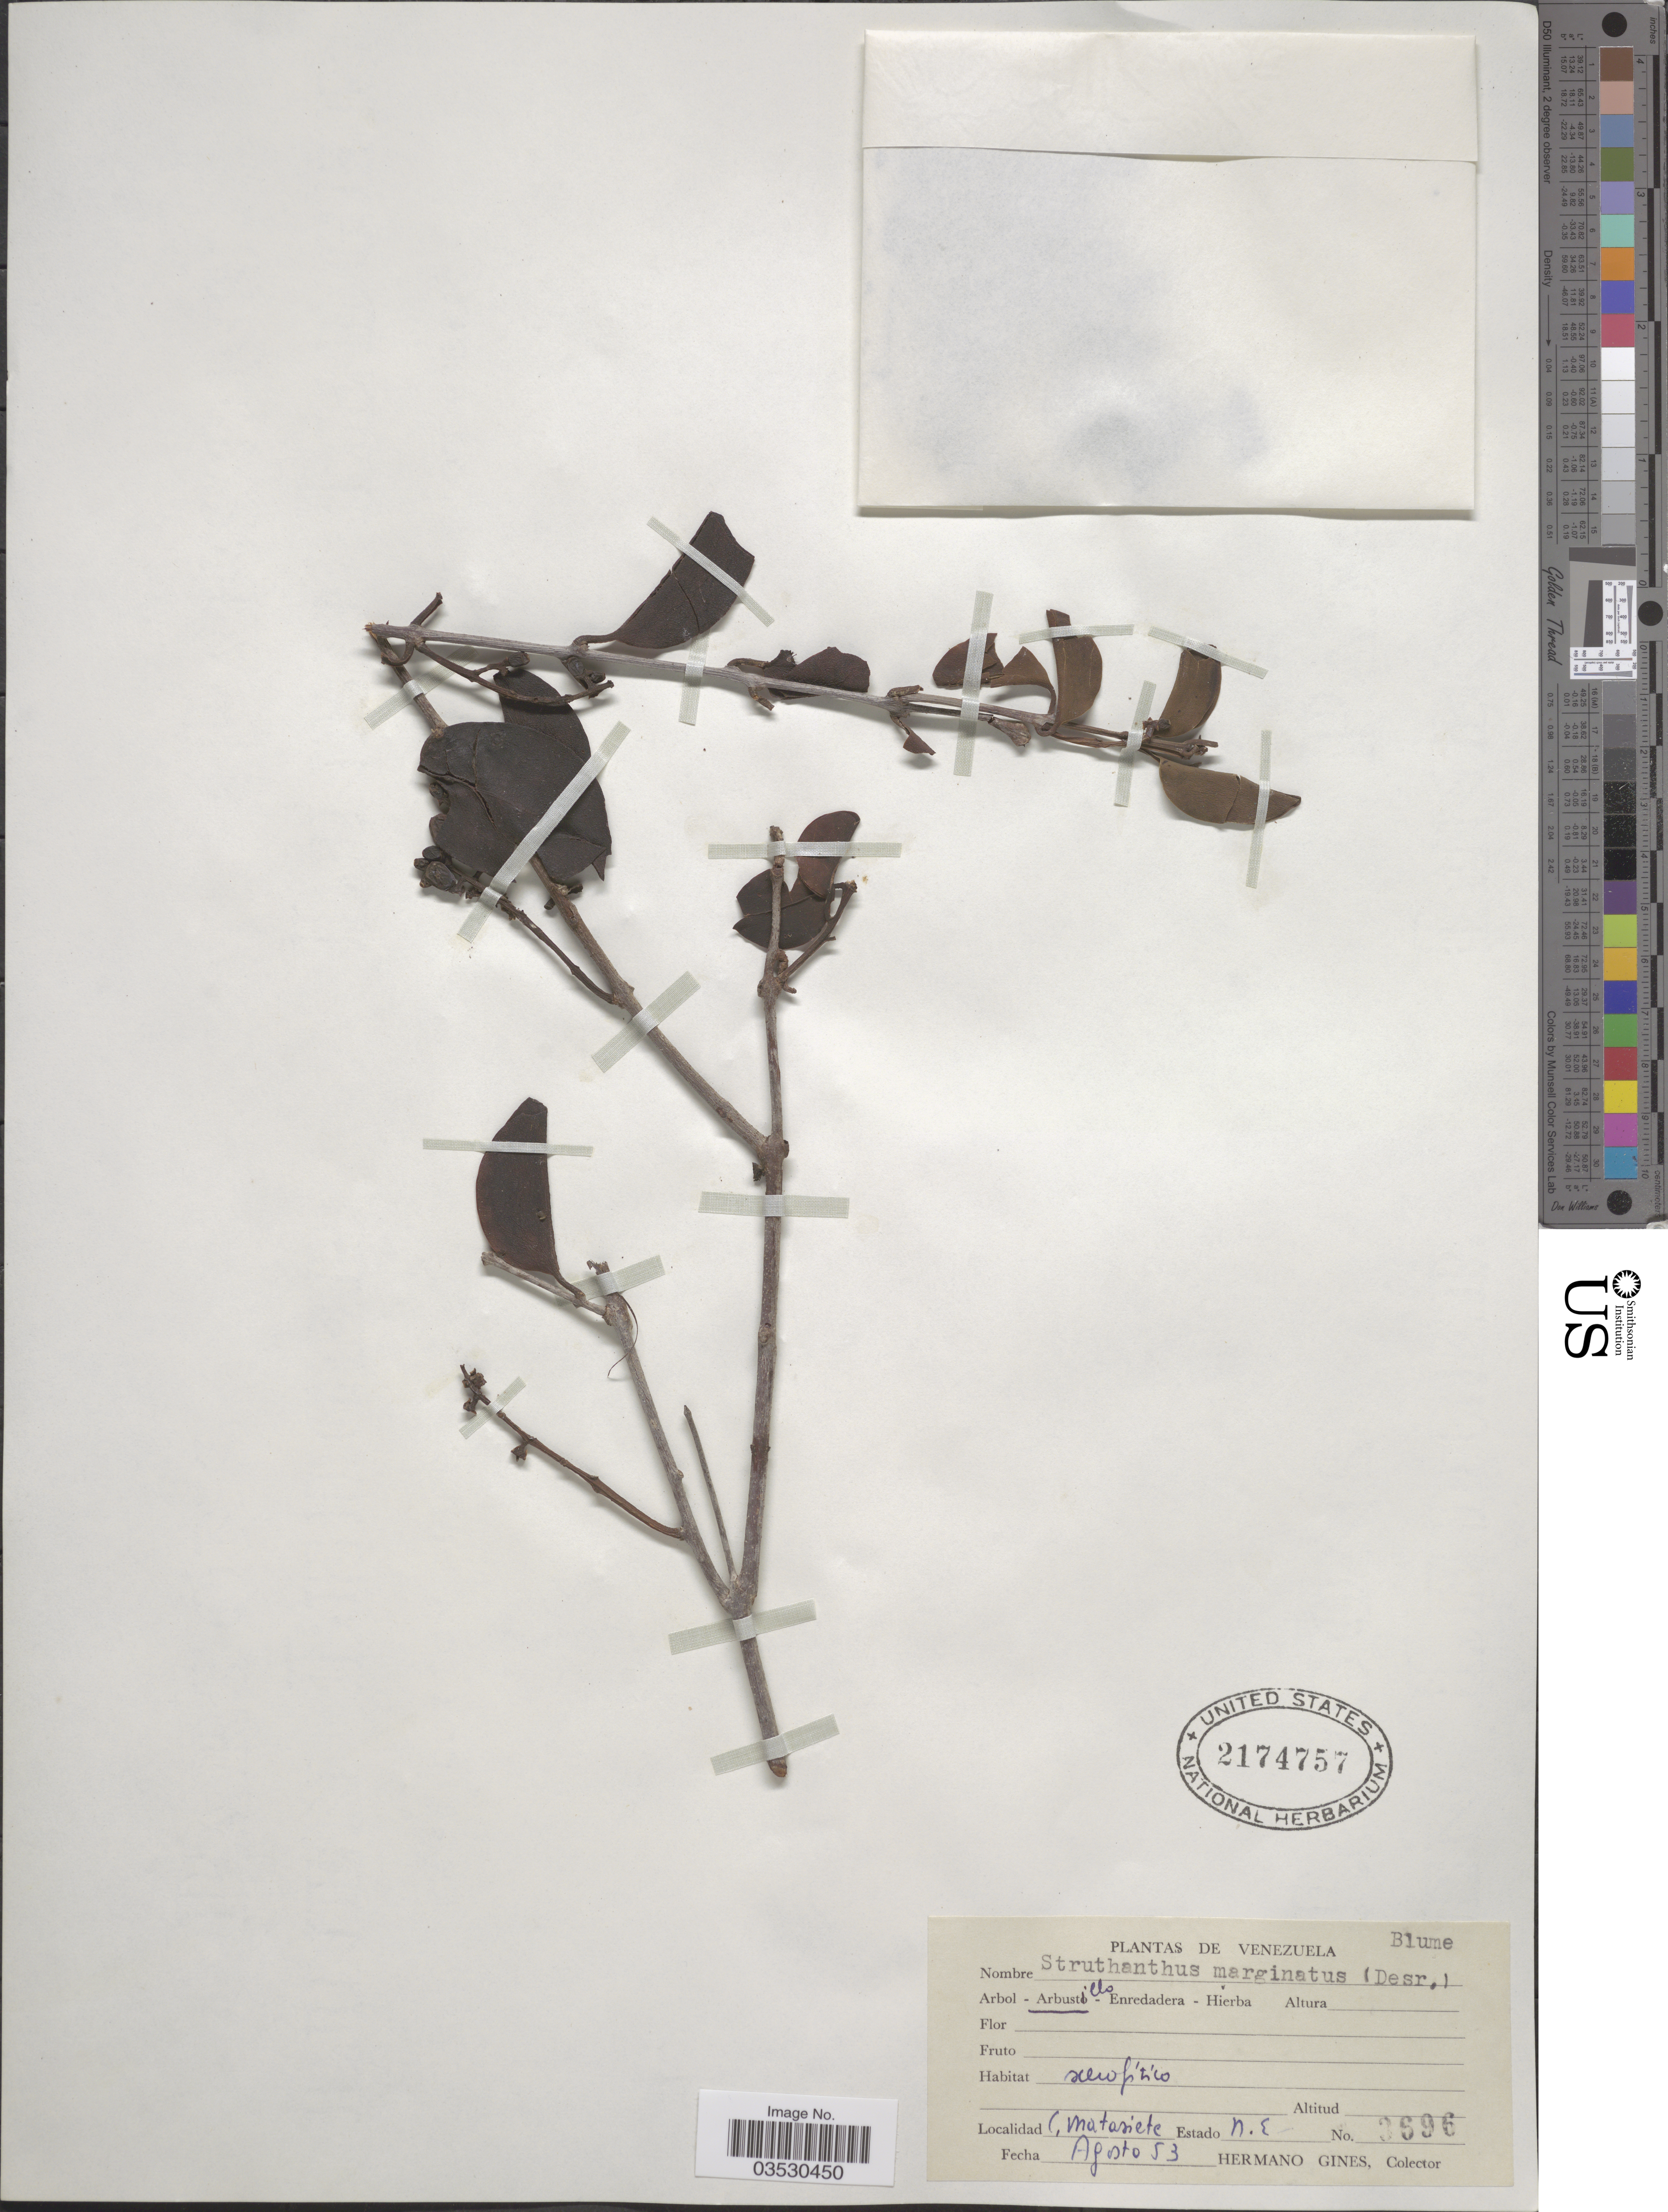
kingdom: Plantae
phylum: Tracheophyta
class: Magnoliopsida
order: Santalales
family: Loranthaceae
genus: Struthanthus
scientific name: Struthanthus marginatus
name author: (Desr.) Blume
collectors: Bro. Gines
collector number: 3696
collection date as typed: Transcribed d/m/y: /8/53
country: Venezuela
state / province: Nueva Esparta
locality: C. Matasiete.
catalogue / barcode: US 2174757